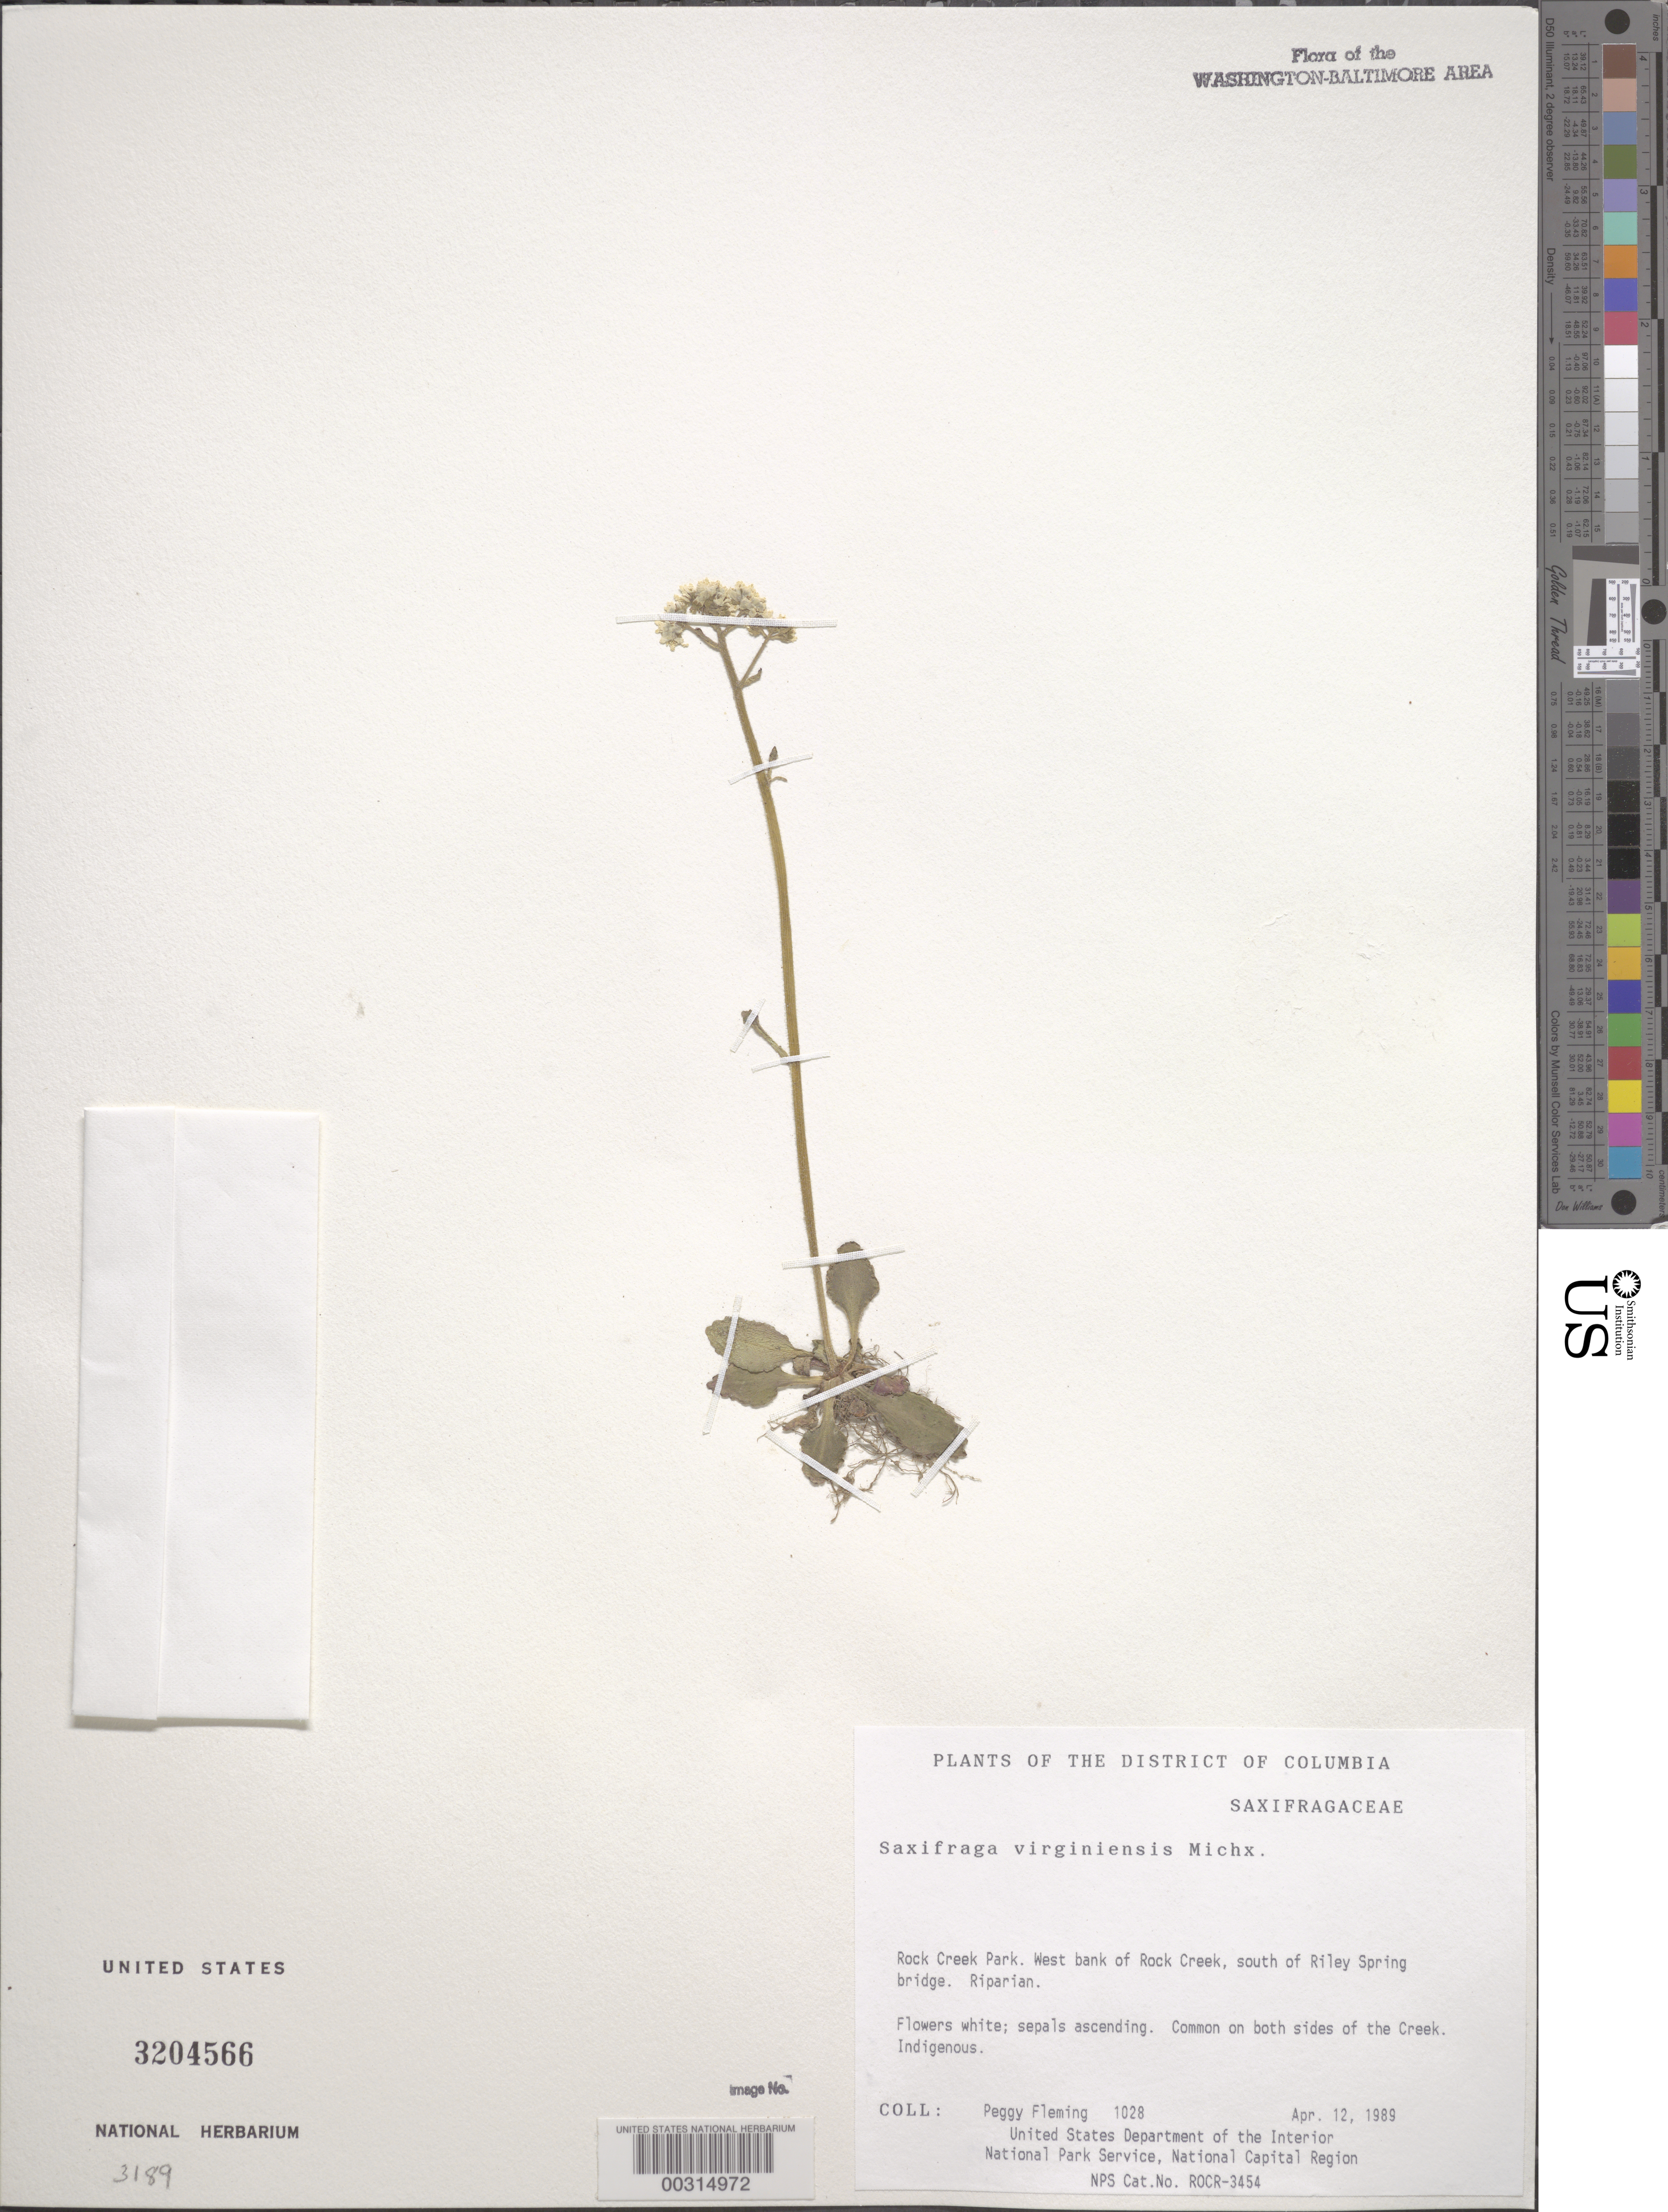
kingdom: Plantae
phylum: Tracheophyta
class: Magnoliopsida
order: Saxifragales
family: Saxifragaceae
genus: Micranthes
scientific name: Micranthes virginiensis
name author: (Michx.) Small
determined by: Strong, Mark T., (BOT), Smithsonian Institution - National Museum of Natural History (UNITED STATES)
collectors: P. Fleming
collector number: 1028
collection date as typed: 12 Apr 1989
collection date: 1989-04-12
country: United States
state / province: District of Columbia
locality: Rock Creek Park, W bank of Rock Creek, S of Riley Spring Bridge Rock Creek Park and Vicinity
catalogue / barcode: US 3204566